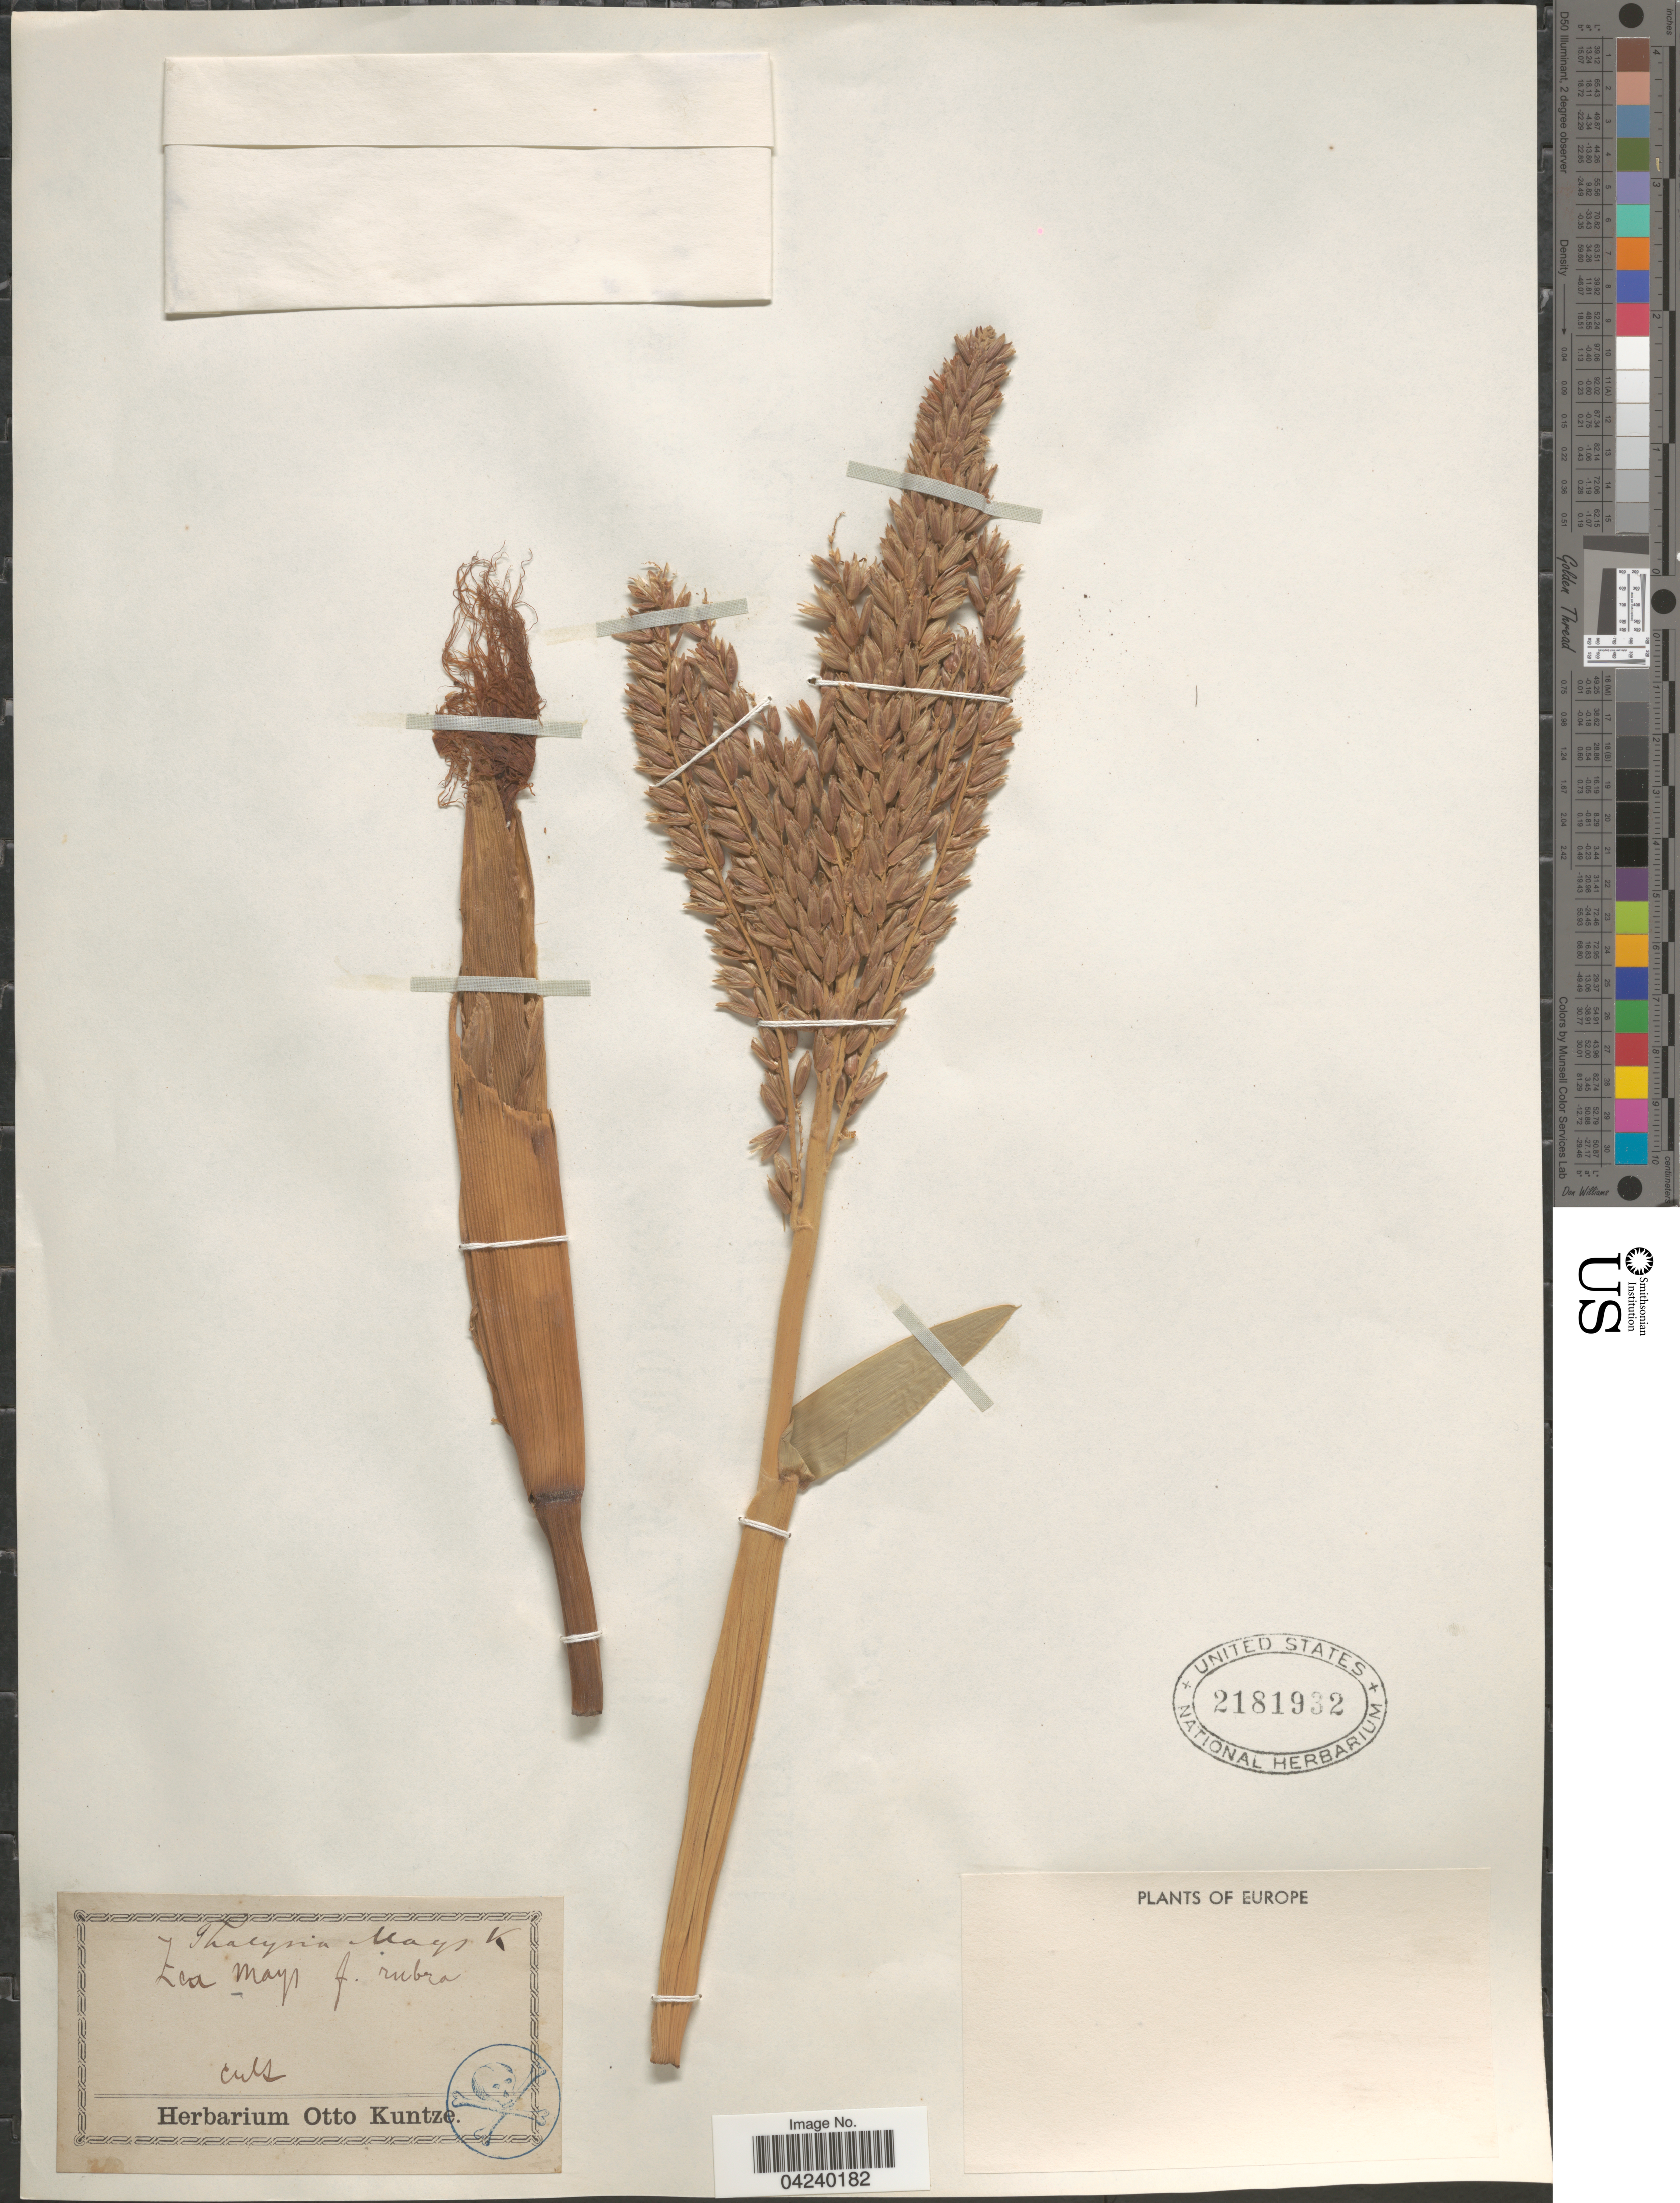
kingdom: Plantae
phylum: Tracheophyta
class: Liliopsida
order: Poales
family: Poaceae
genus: Zea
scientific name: Zea mays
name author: L.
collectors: ex herb. Otto Kuntze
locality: Europe.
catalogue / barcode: US 2181932